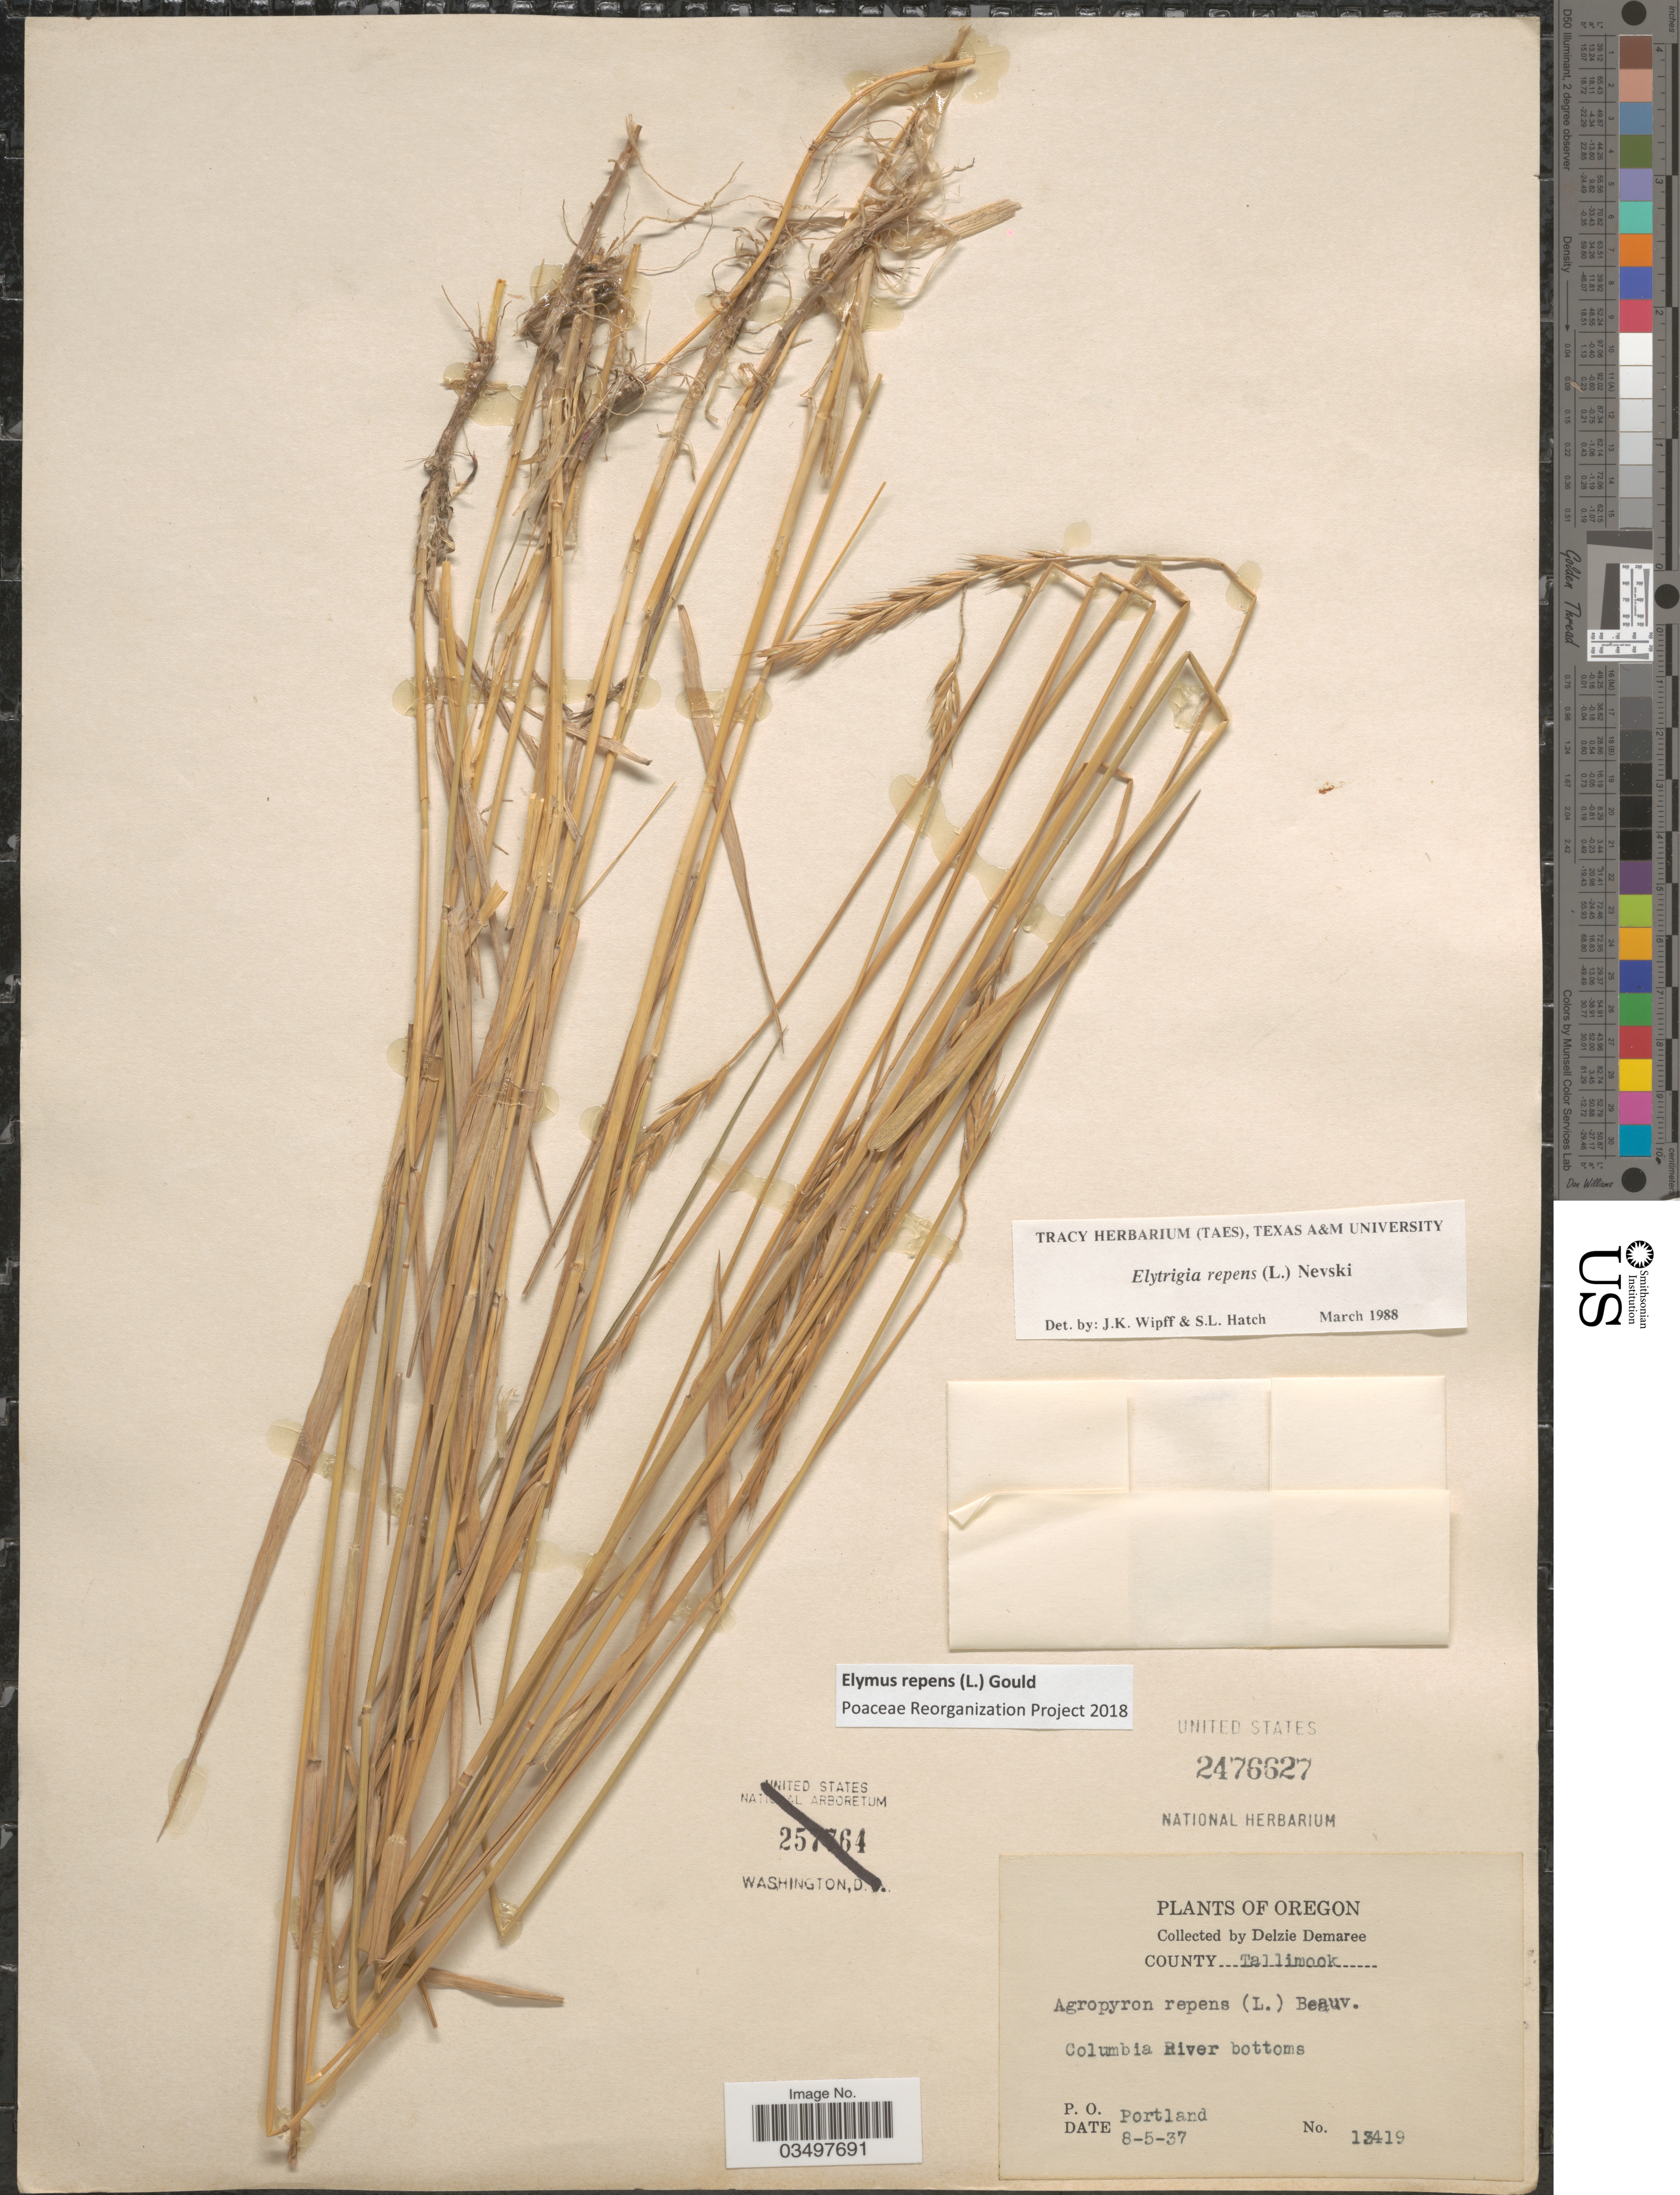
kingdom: Plantae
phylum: Tracheophyta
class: Liliopsida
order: Poales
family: Poaceae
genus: Elymus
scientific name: Elymus repens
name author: (L.) Gould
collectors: D. Demaree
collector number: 13419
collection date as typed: Transcribed d/m/y: 5/8/37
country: United States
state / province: Oregon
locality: County Tallimook. Columbia River bottoms. P.O. Portland.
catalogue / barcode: US 2476627